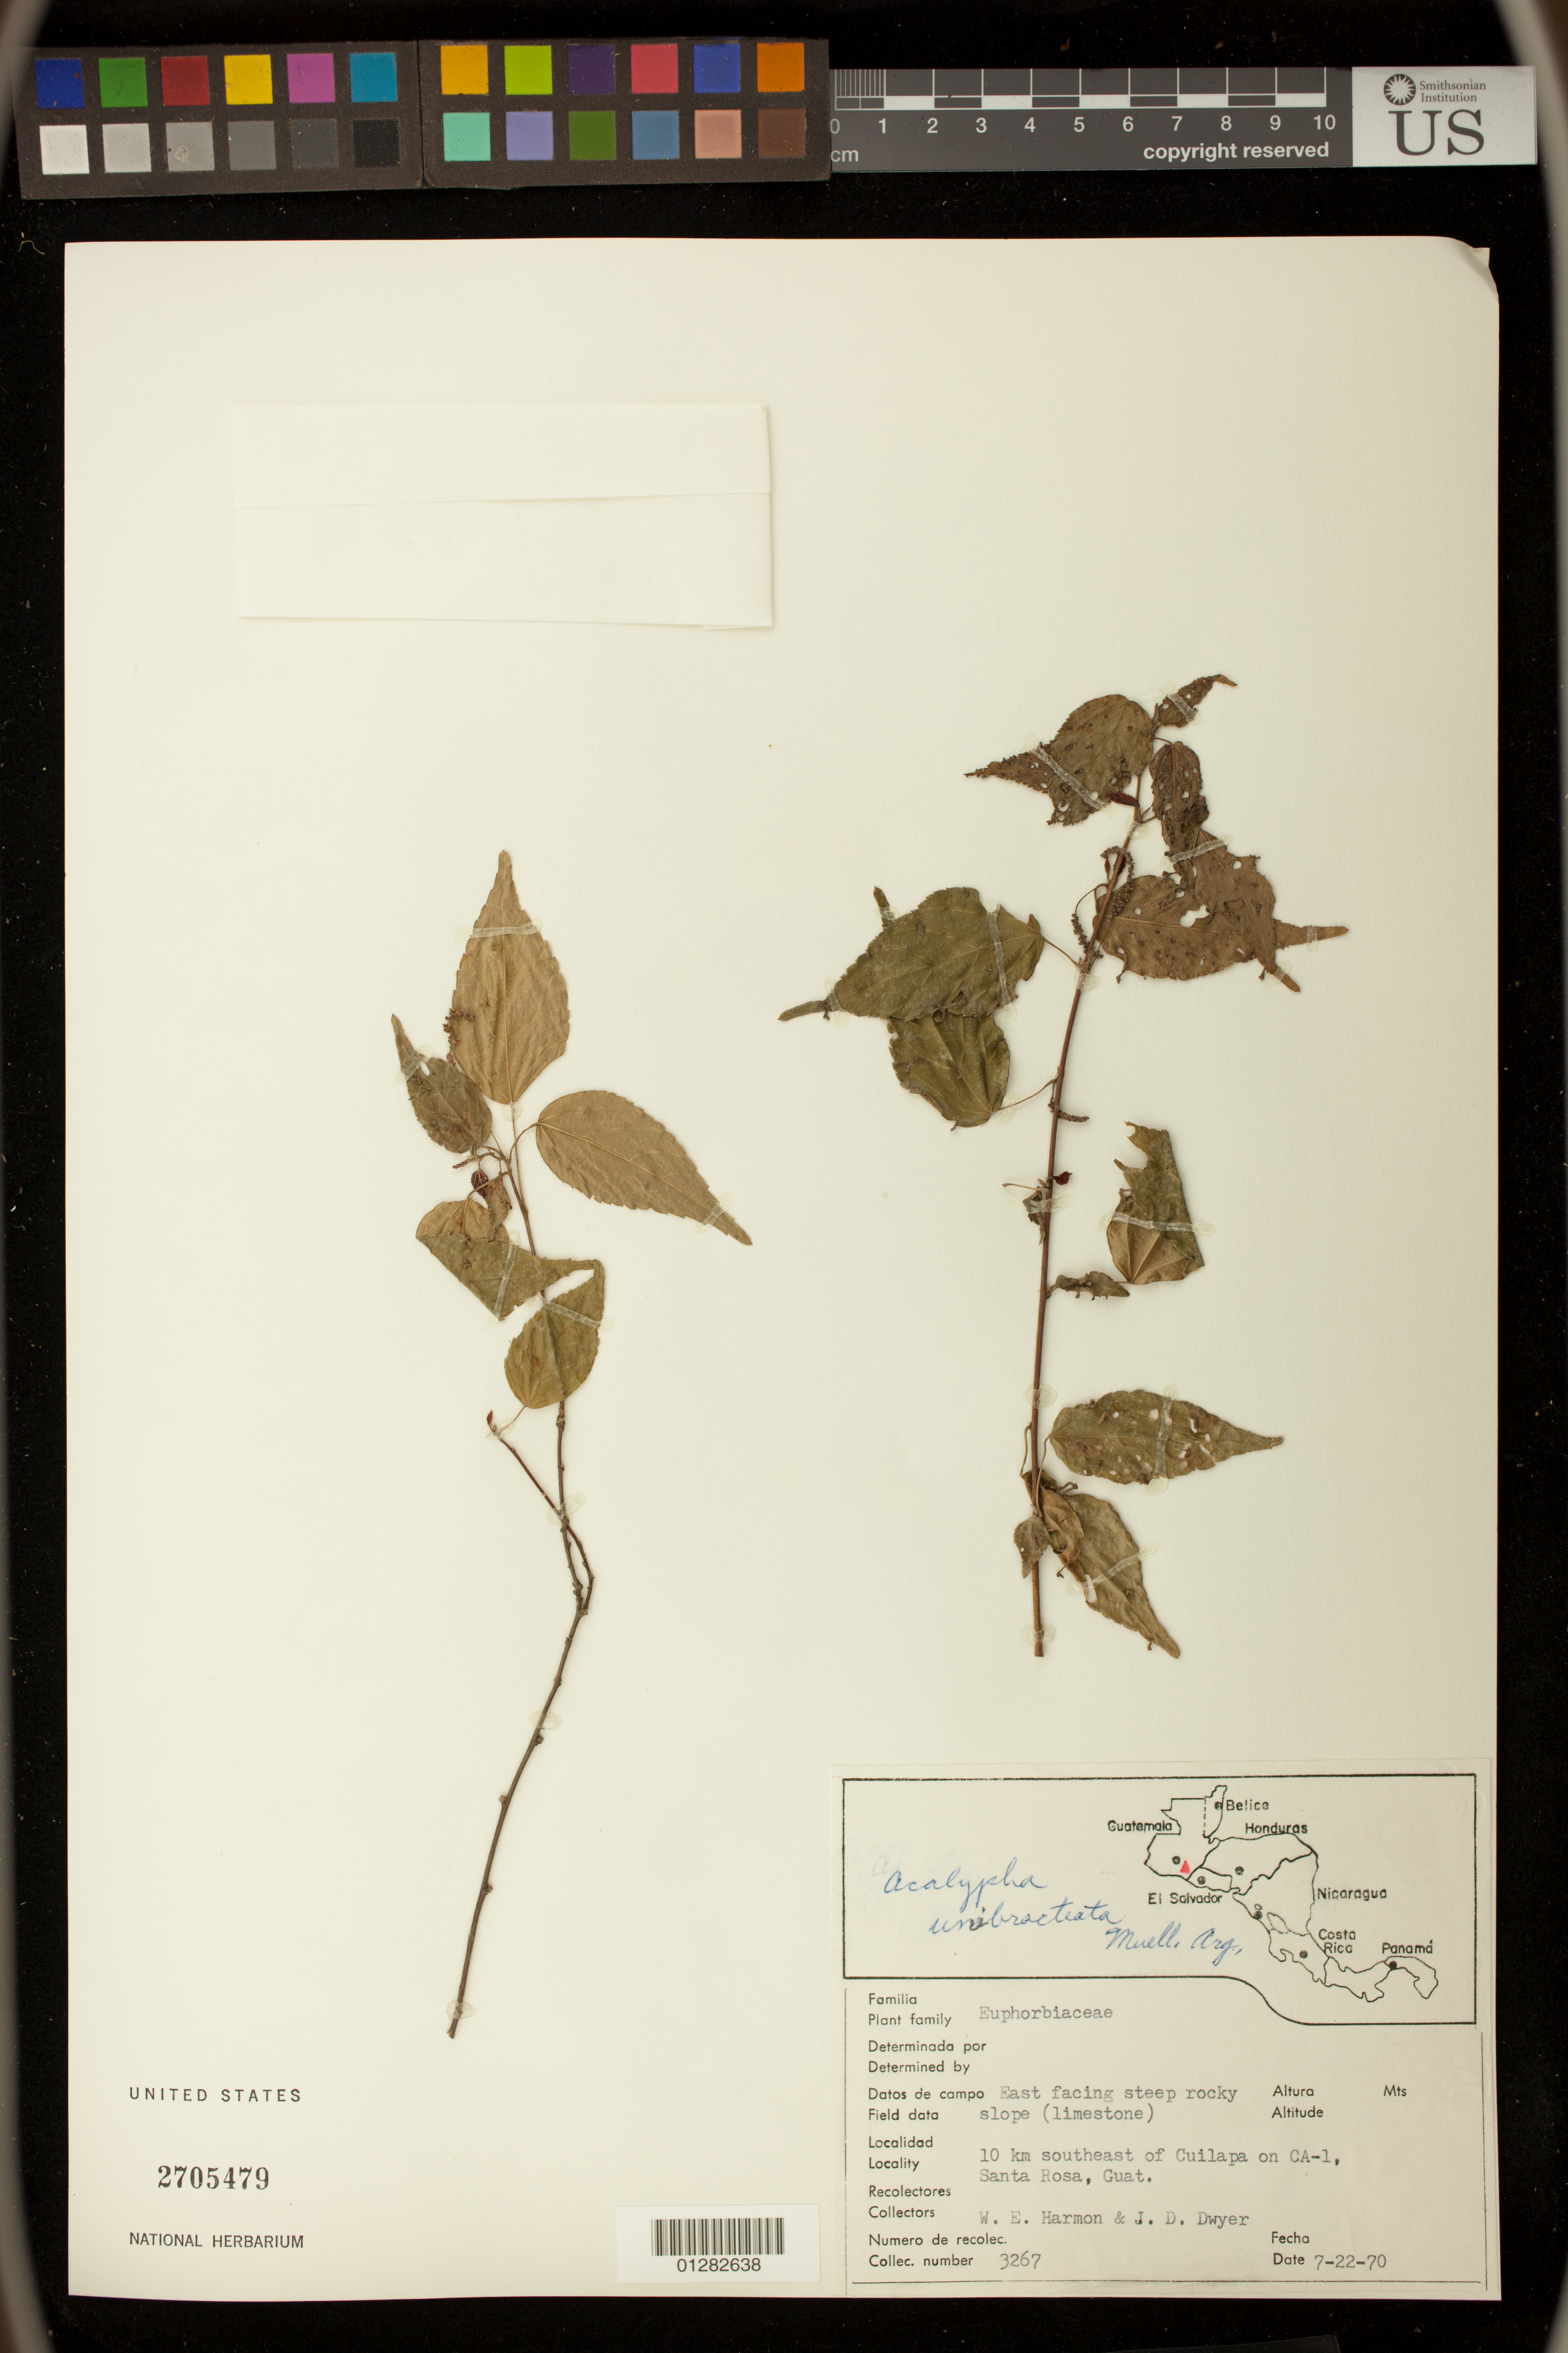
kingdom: Plantae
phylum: Tracheophyta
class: Magnoliopsida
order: Malpighiales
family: Euphorbiaceae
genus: Acalypha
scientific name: Acalypha unibracteata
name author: Müll. Arg.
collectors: E. Matuda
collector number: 3267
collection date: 1970-07-22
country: Guatemala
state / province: Santa Rosa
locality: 10 km. southeast of Cuilapa on CA-1.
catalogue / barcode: US 2705479